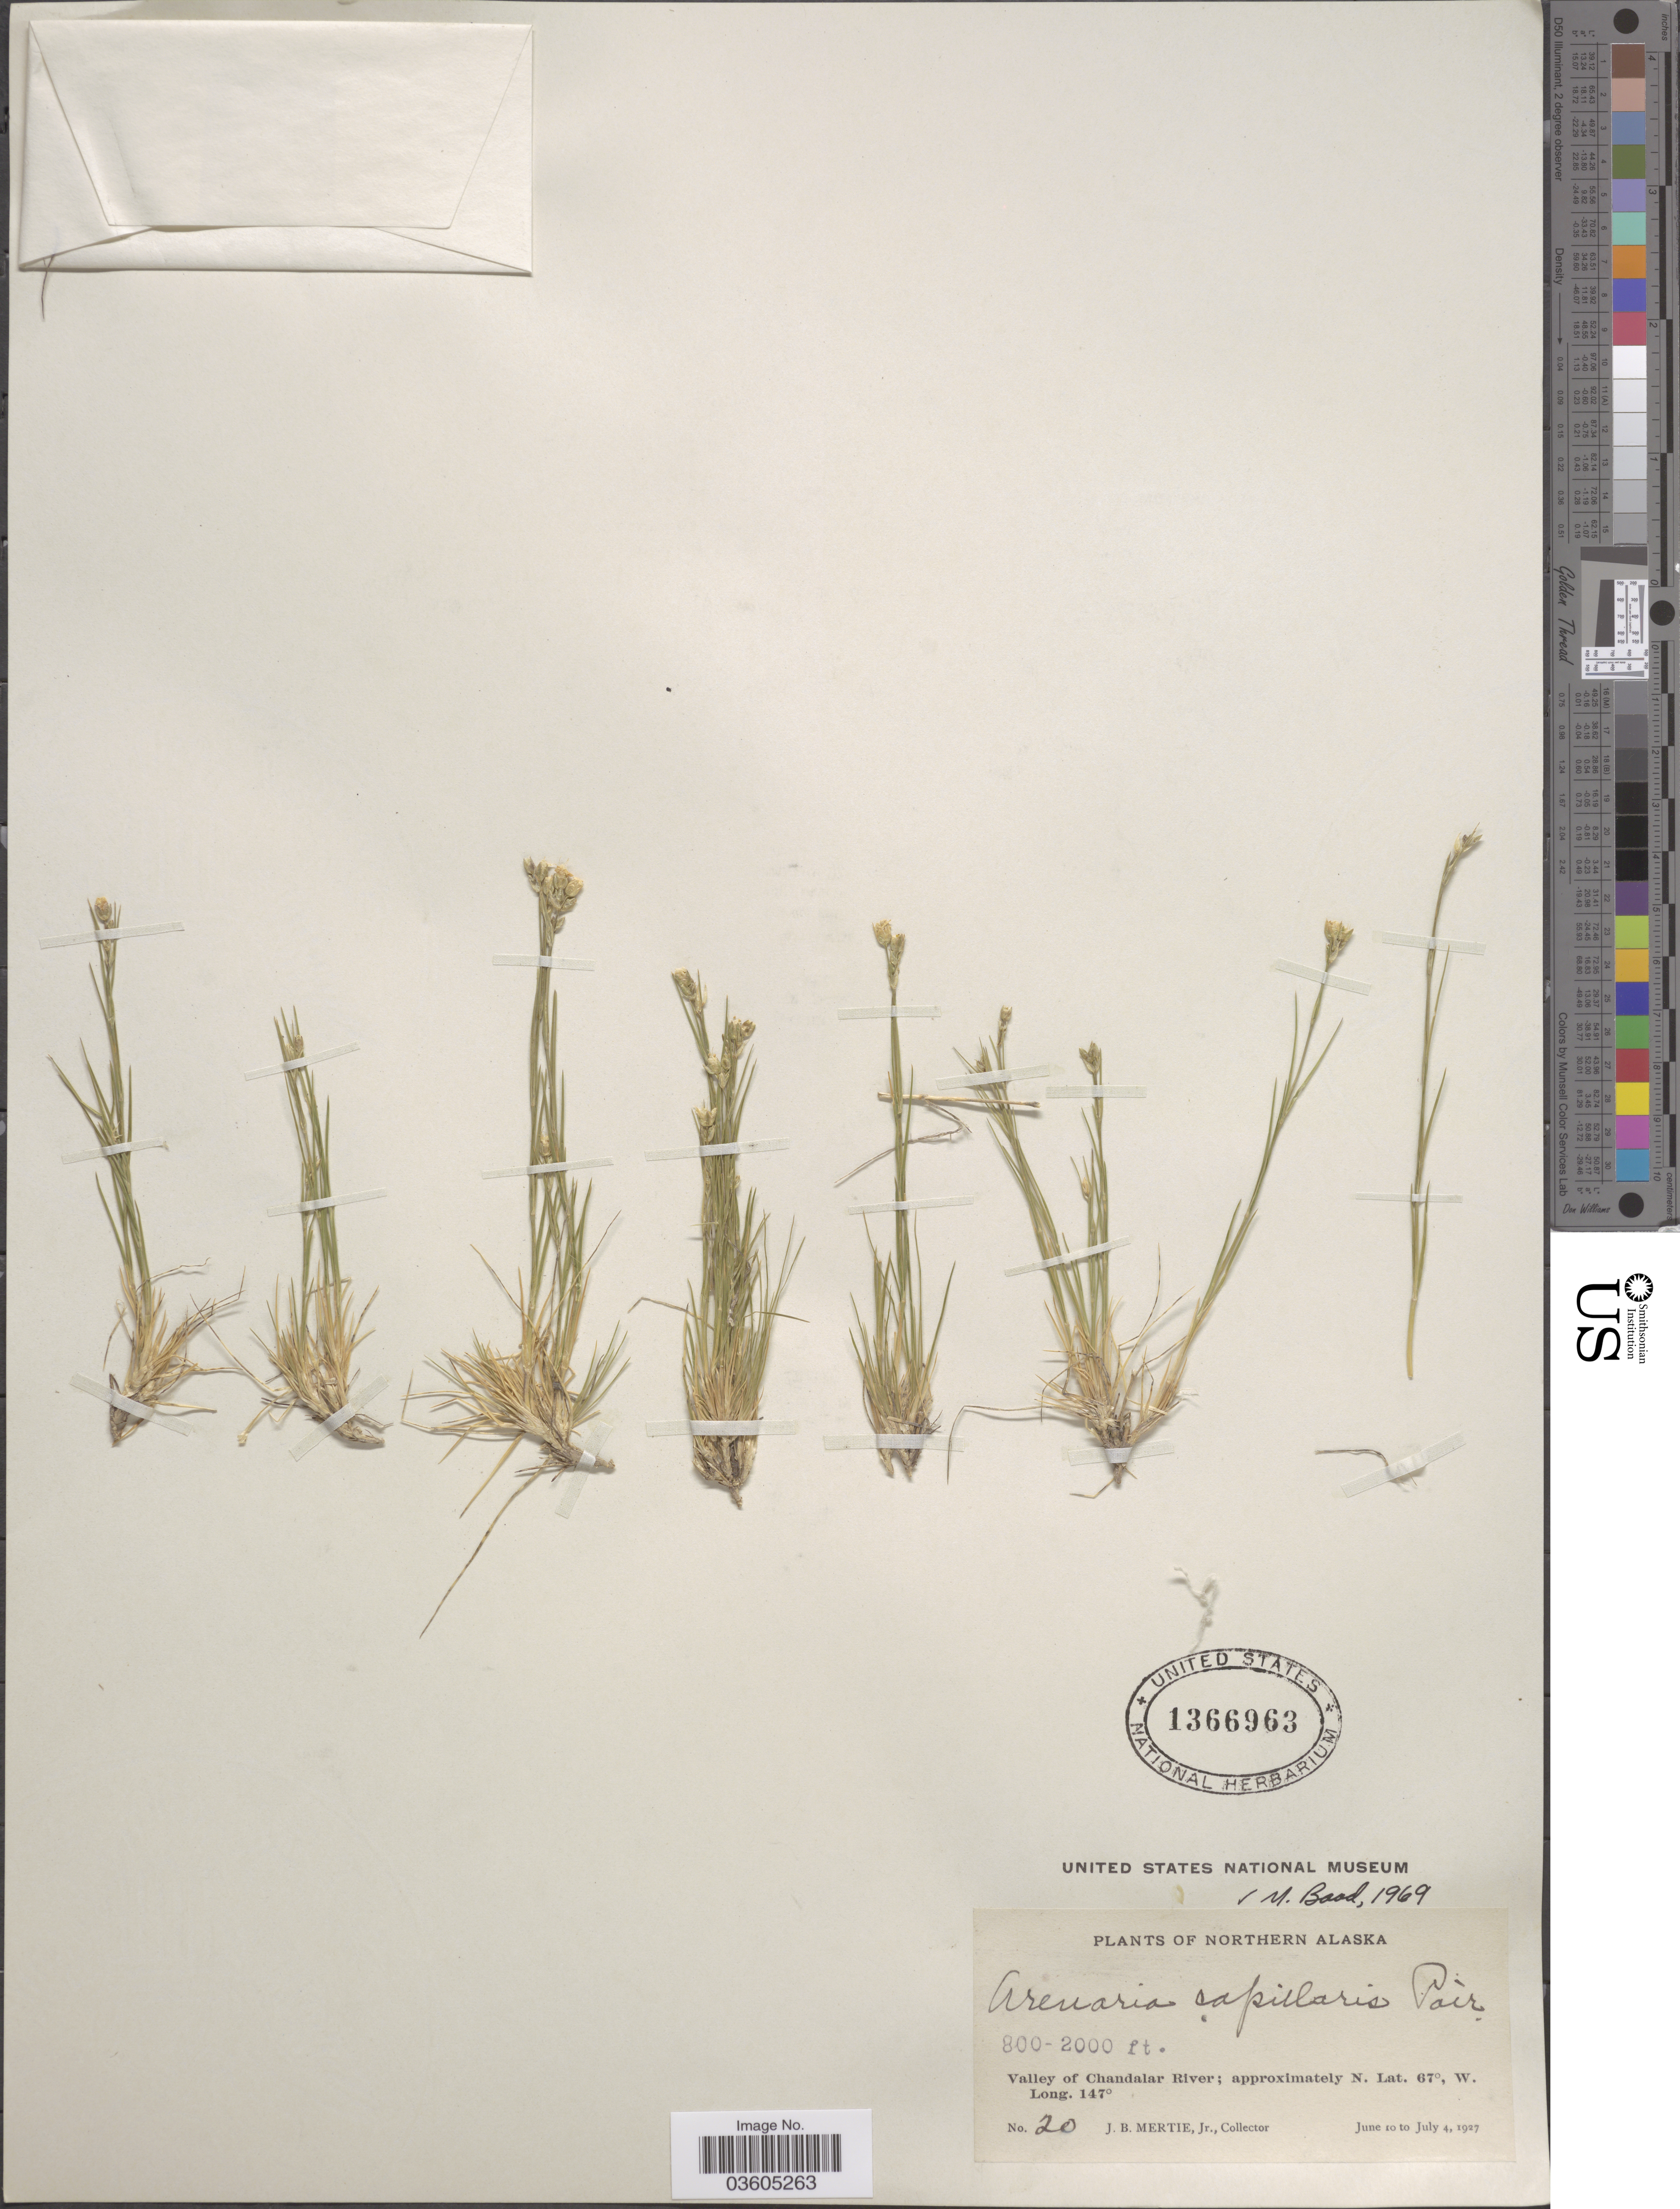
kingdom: Plantae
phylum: Tracheophyta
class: Magnoliopsida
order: Caryophyllales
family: Caryophyllaceae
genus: Eremogone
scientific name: Eremogone capillaris var. capillaris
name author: (Poir.) Fenzl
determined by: Strong, Mark T., (BOT), Smithsonian Institution - National Museum of Natural History (UNITED STATES)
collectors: J. Mertie Jr.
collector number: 20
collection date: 1927-06-10/1927-07-04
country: United States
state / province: Alaska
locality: Northern Alaska. Valley of Chandalar River.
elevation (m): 244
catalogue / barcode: US 1366963